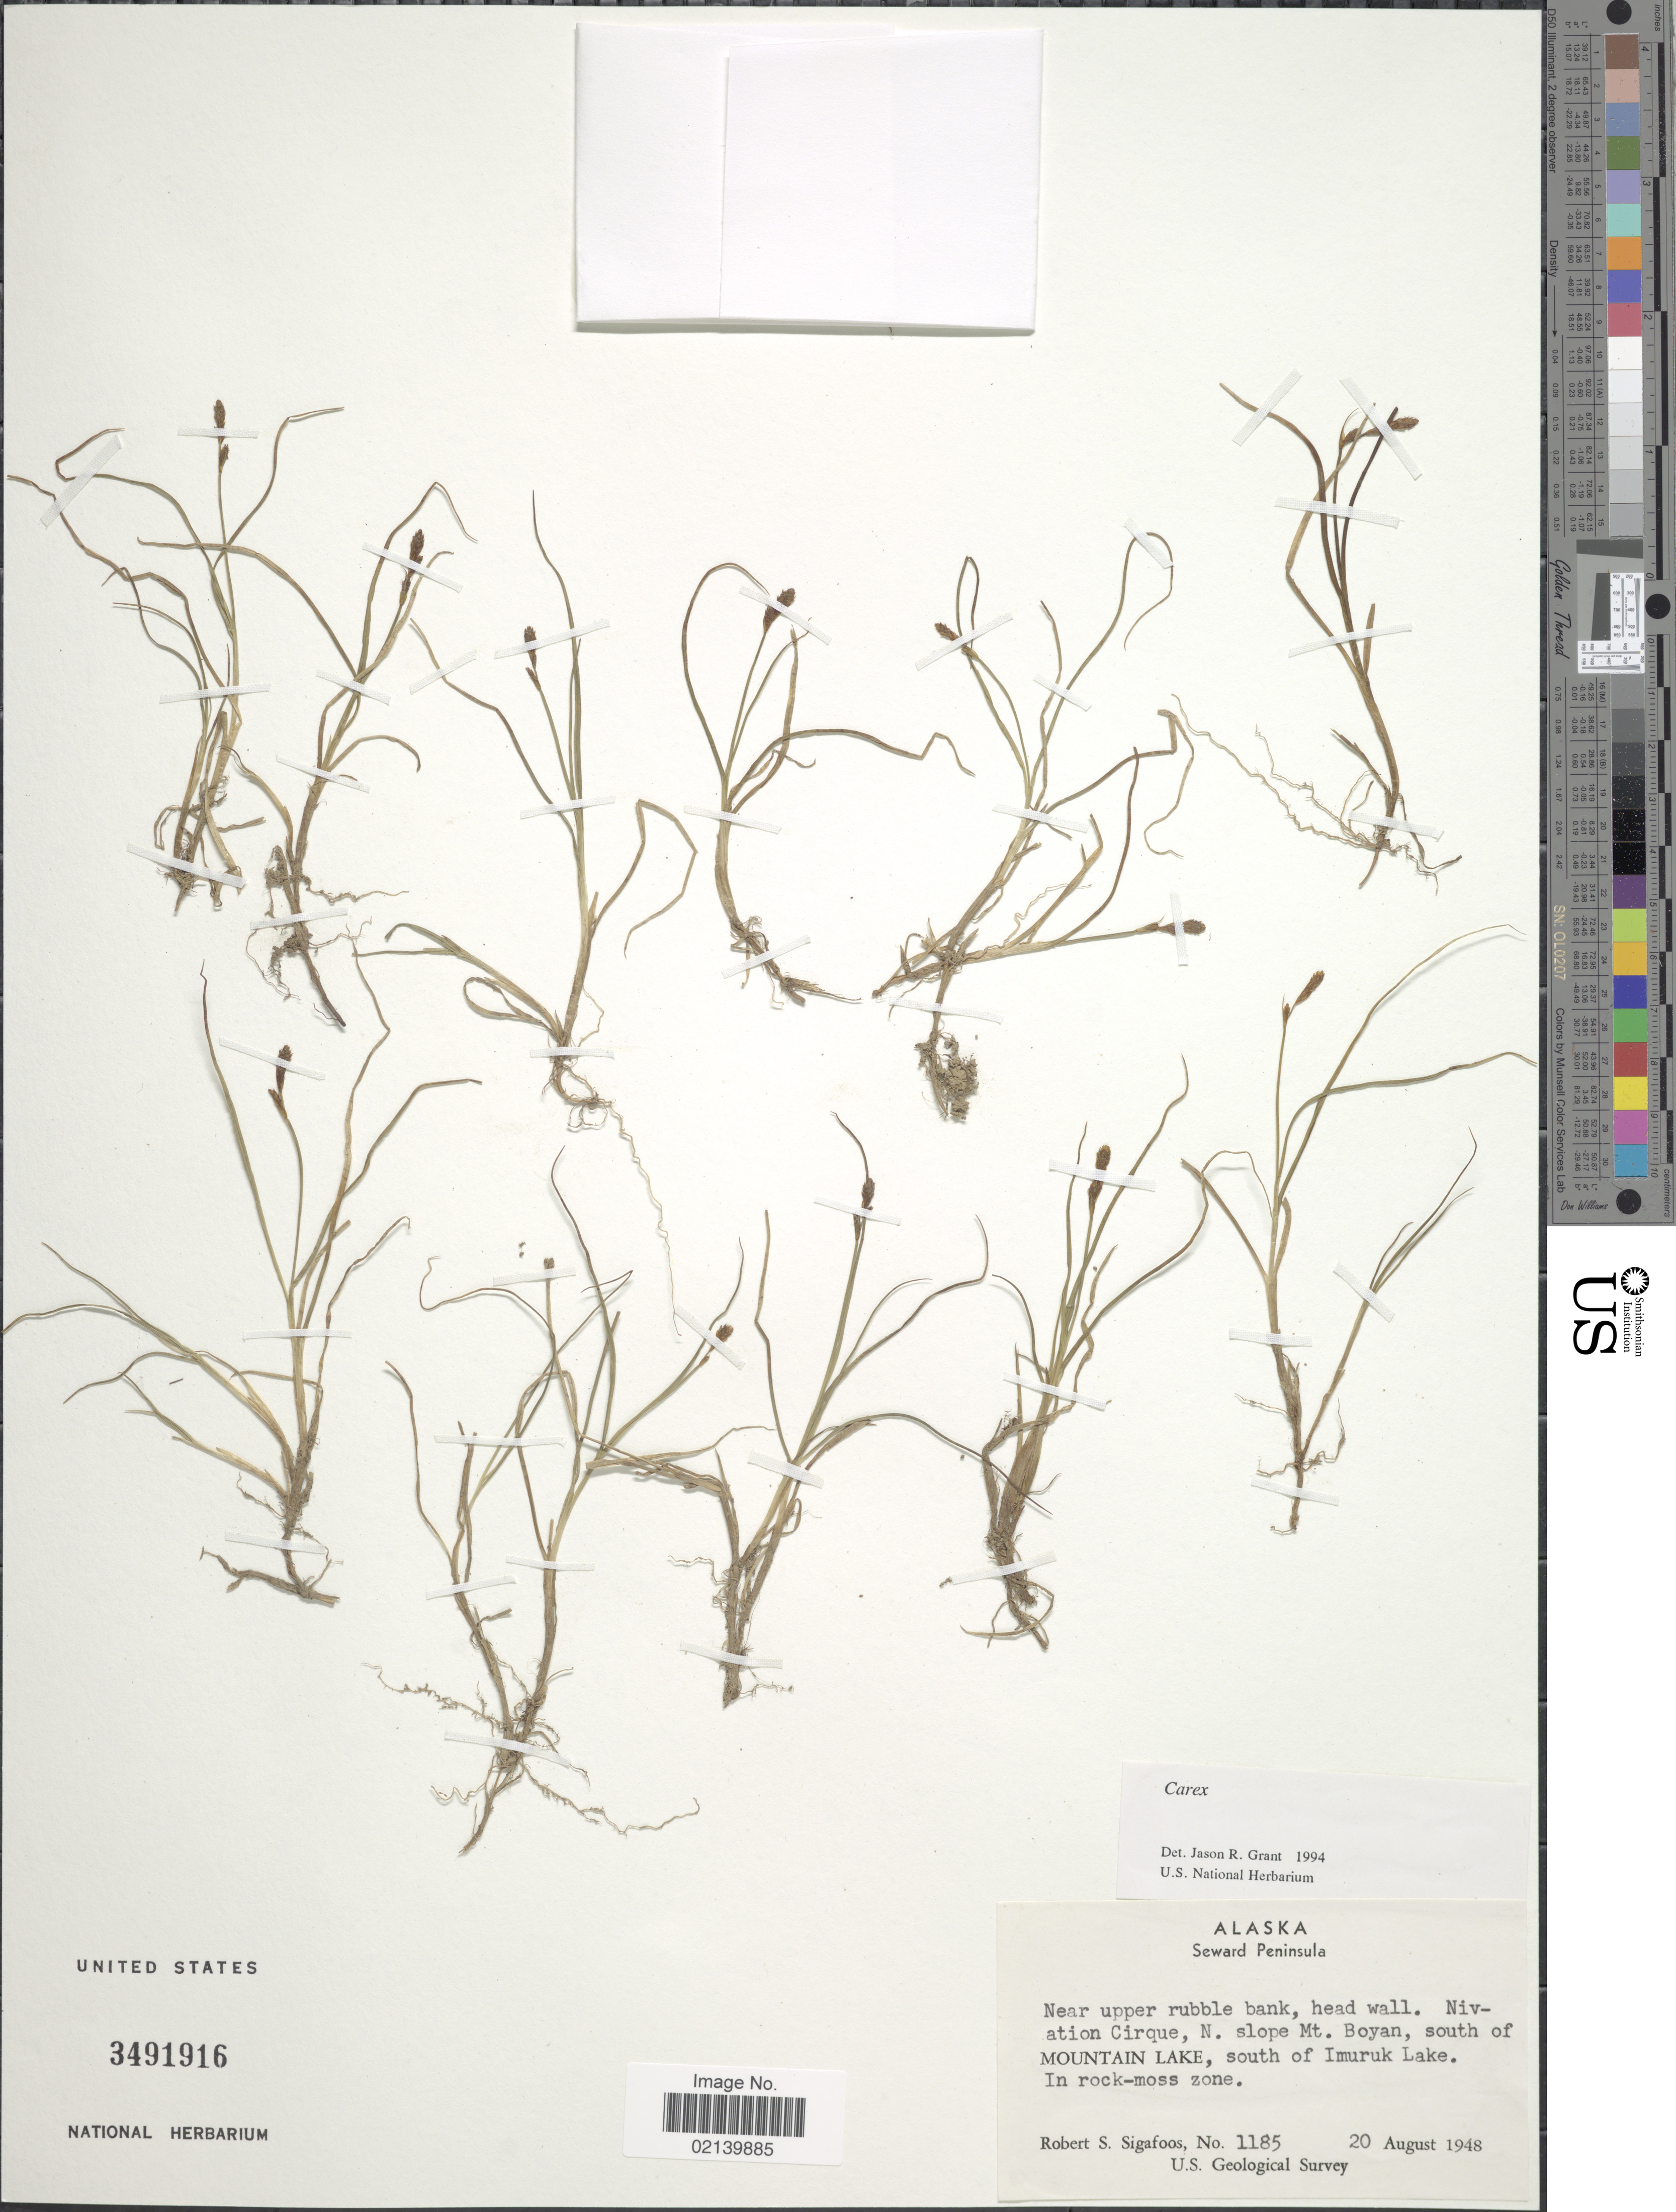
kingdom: Plantae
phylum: Tracheophyta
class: Liliopsida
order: Poales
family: Cyperaceae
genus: Carex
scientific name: Carex sp.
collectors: R. Sigafoos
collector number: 1185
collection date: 1948-08-20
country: United States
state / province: Alaska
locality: Seward Peninsula. Near upper rubble bank, head wall. Nivation Cirque, N. slope of Mt. Boyan, south of Mountain Lake, south of Imuruk Lake, in rock-moss zone.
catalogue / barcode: US 3491916